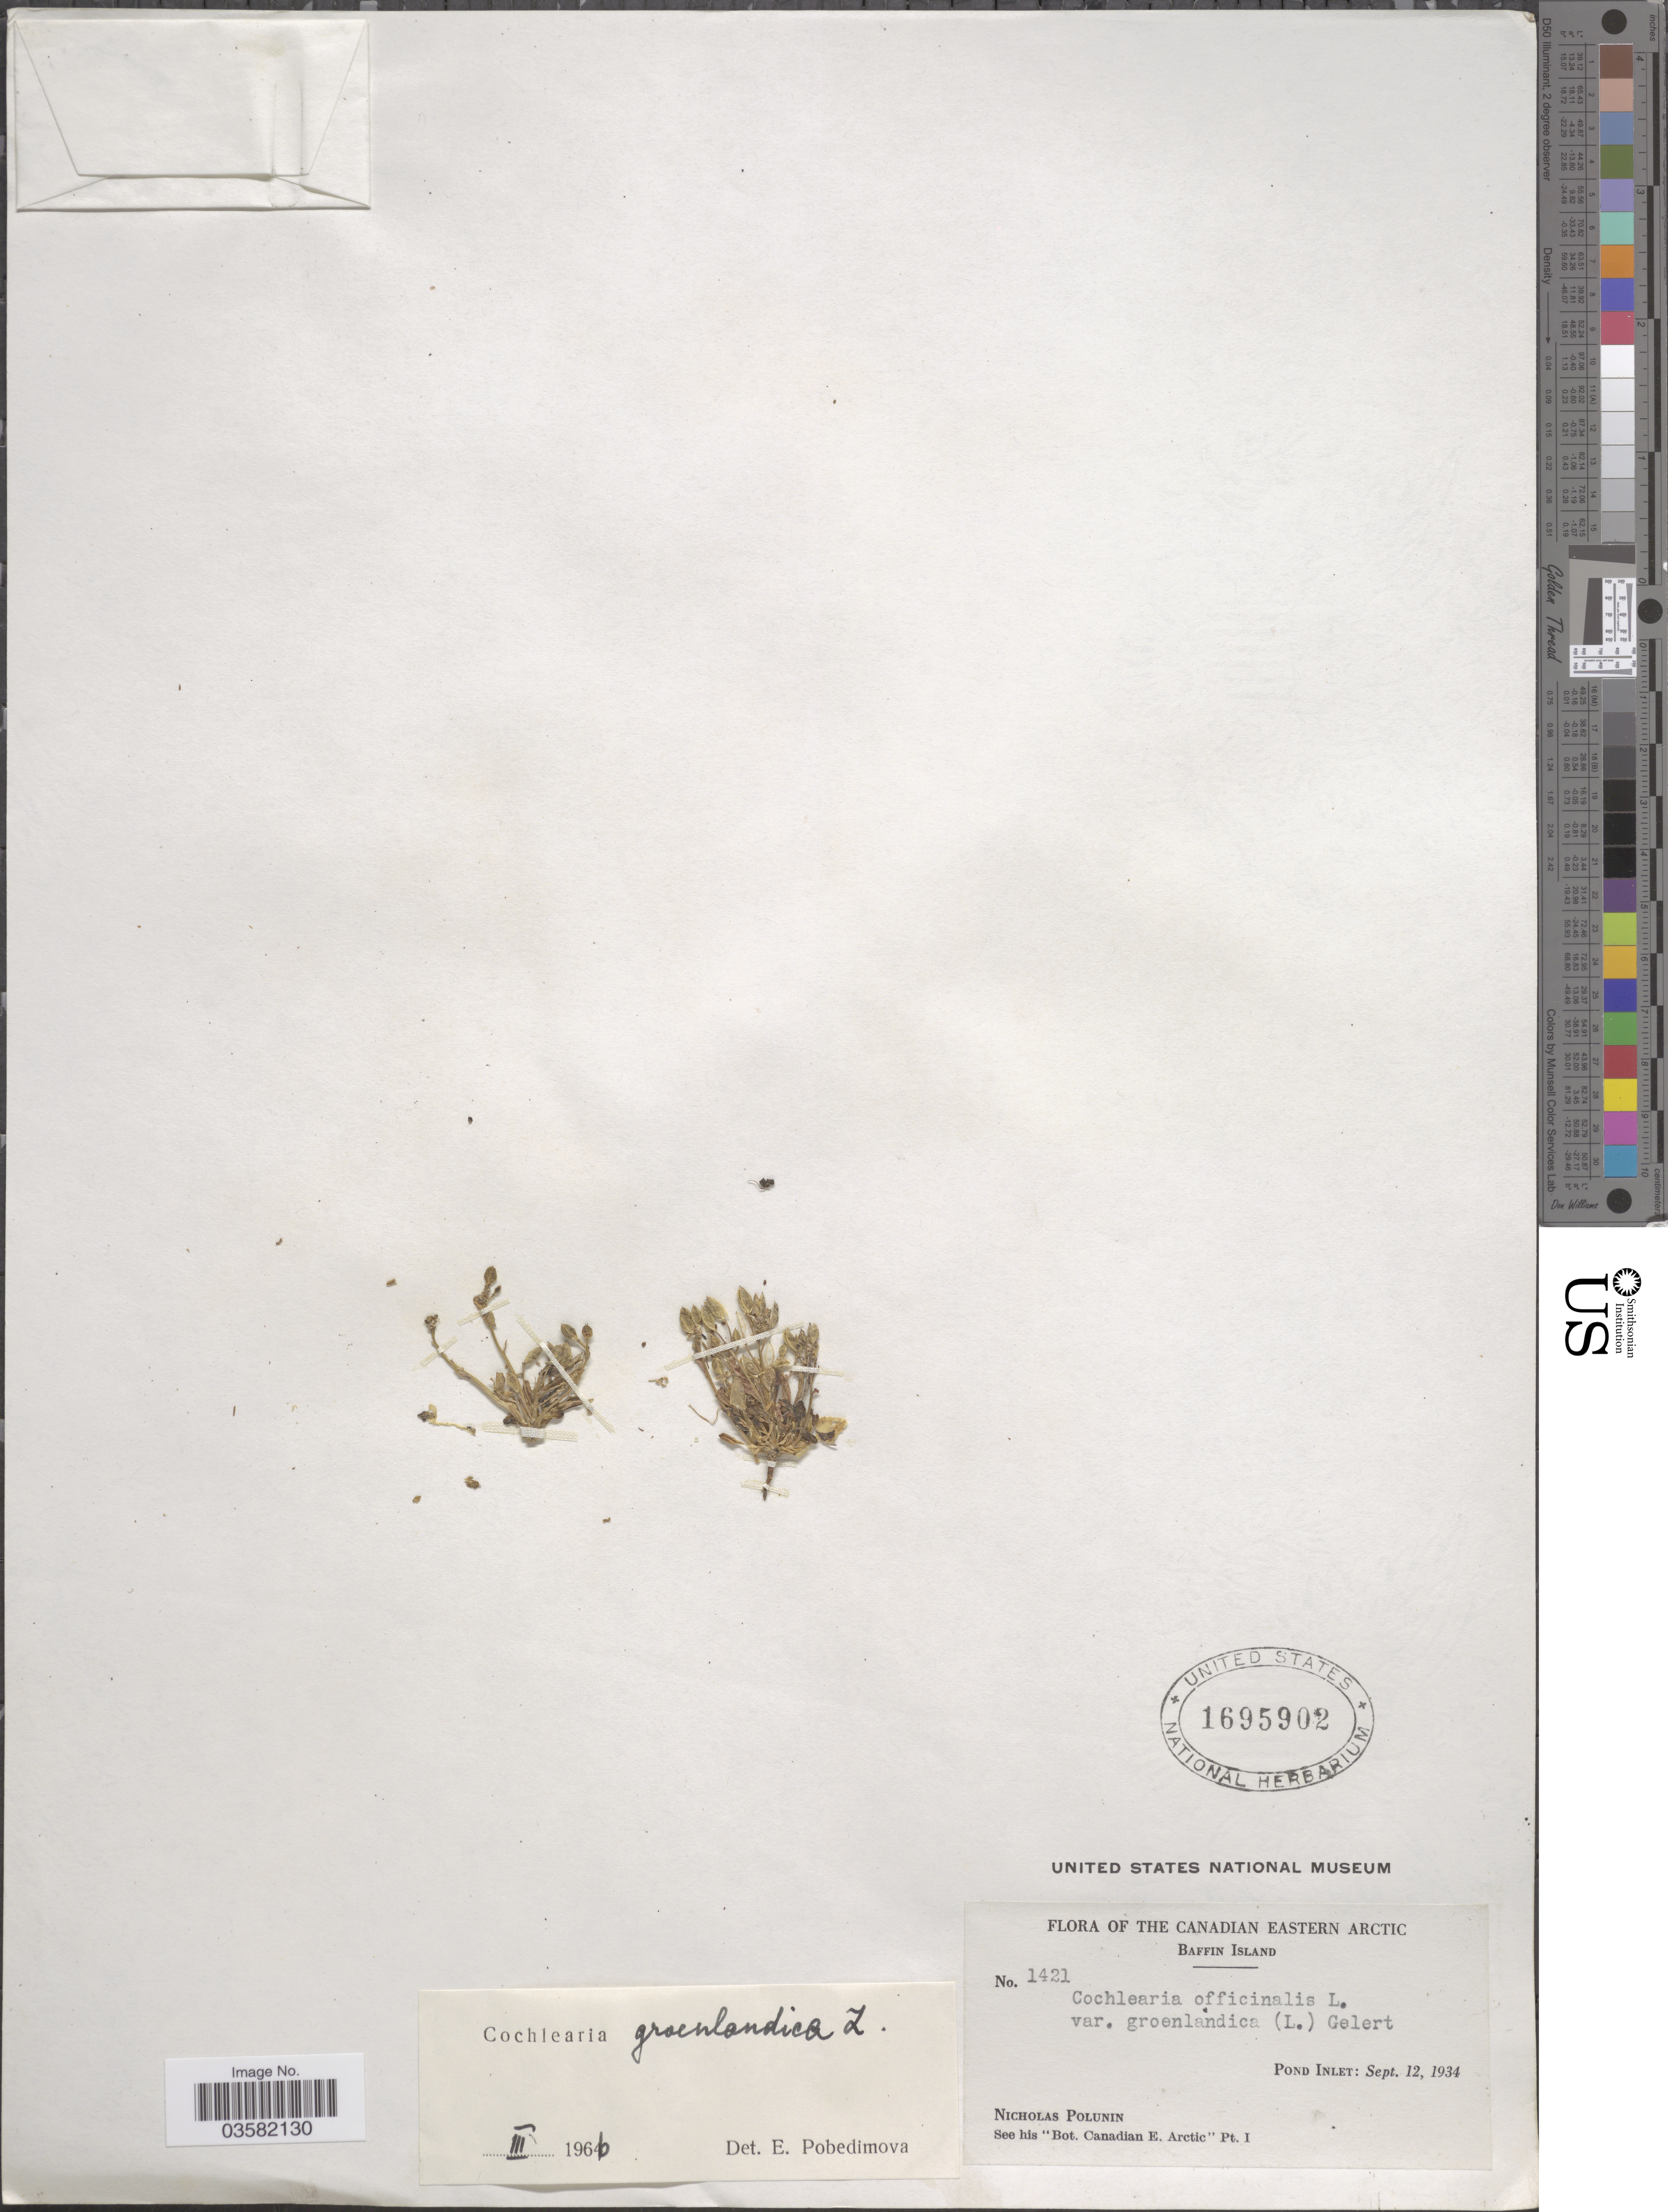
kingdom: Plantae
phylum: Tracheophyta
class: Magnoliopsida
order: Brassicales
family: Brassicaceae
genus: Cochlearia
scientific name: Cochlearia groenlandica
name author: L.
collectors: N. V. Polunin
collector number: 1421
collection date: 1934-09-12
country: Canada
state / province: Nunavut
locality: The Canadian Eastern Arctic. Baffin Island. Pond Inlet.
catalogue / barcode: US 1695902